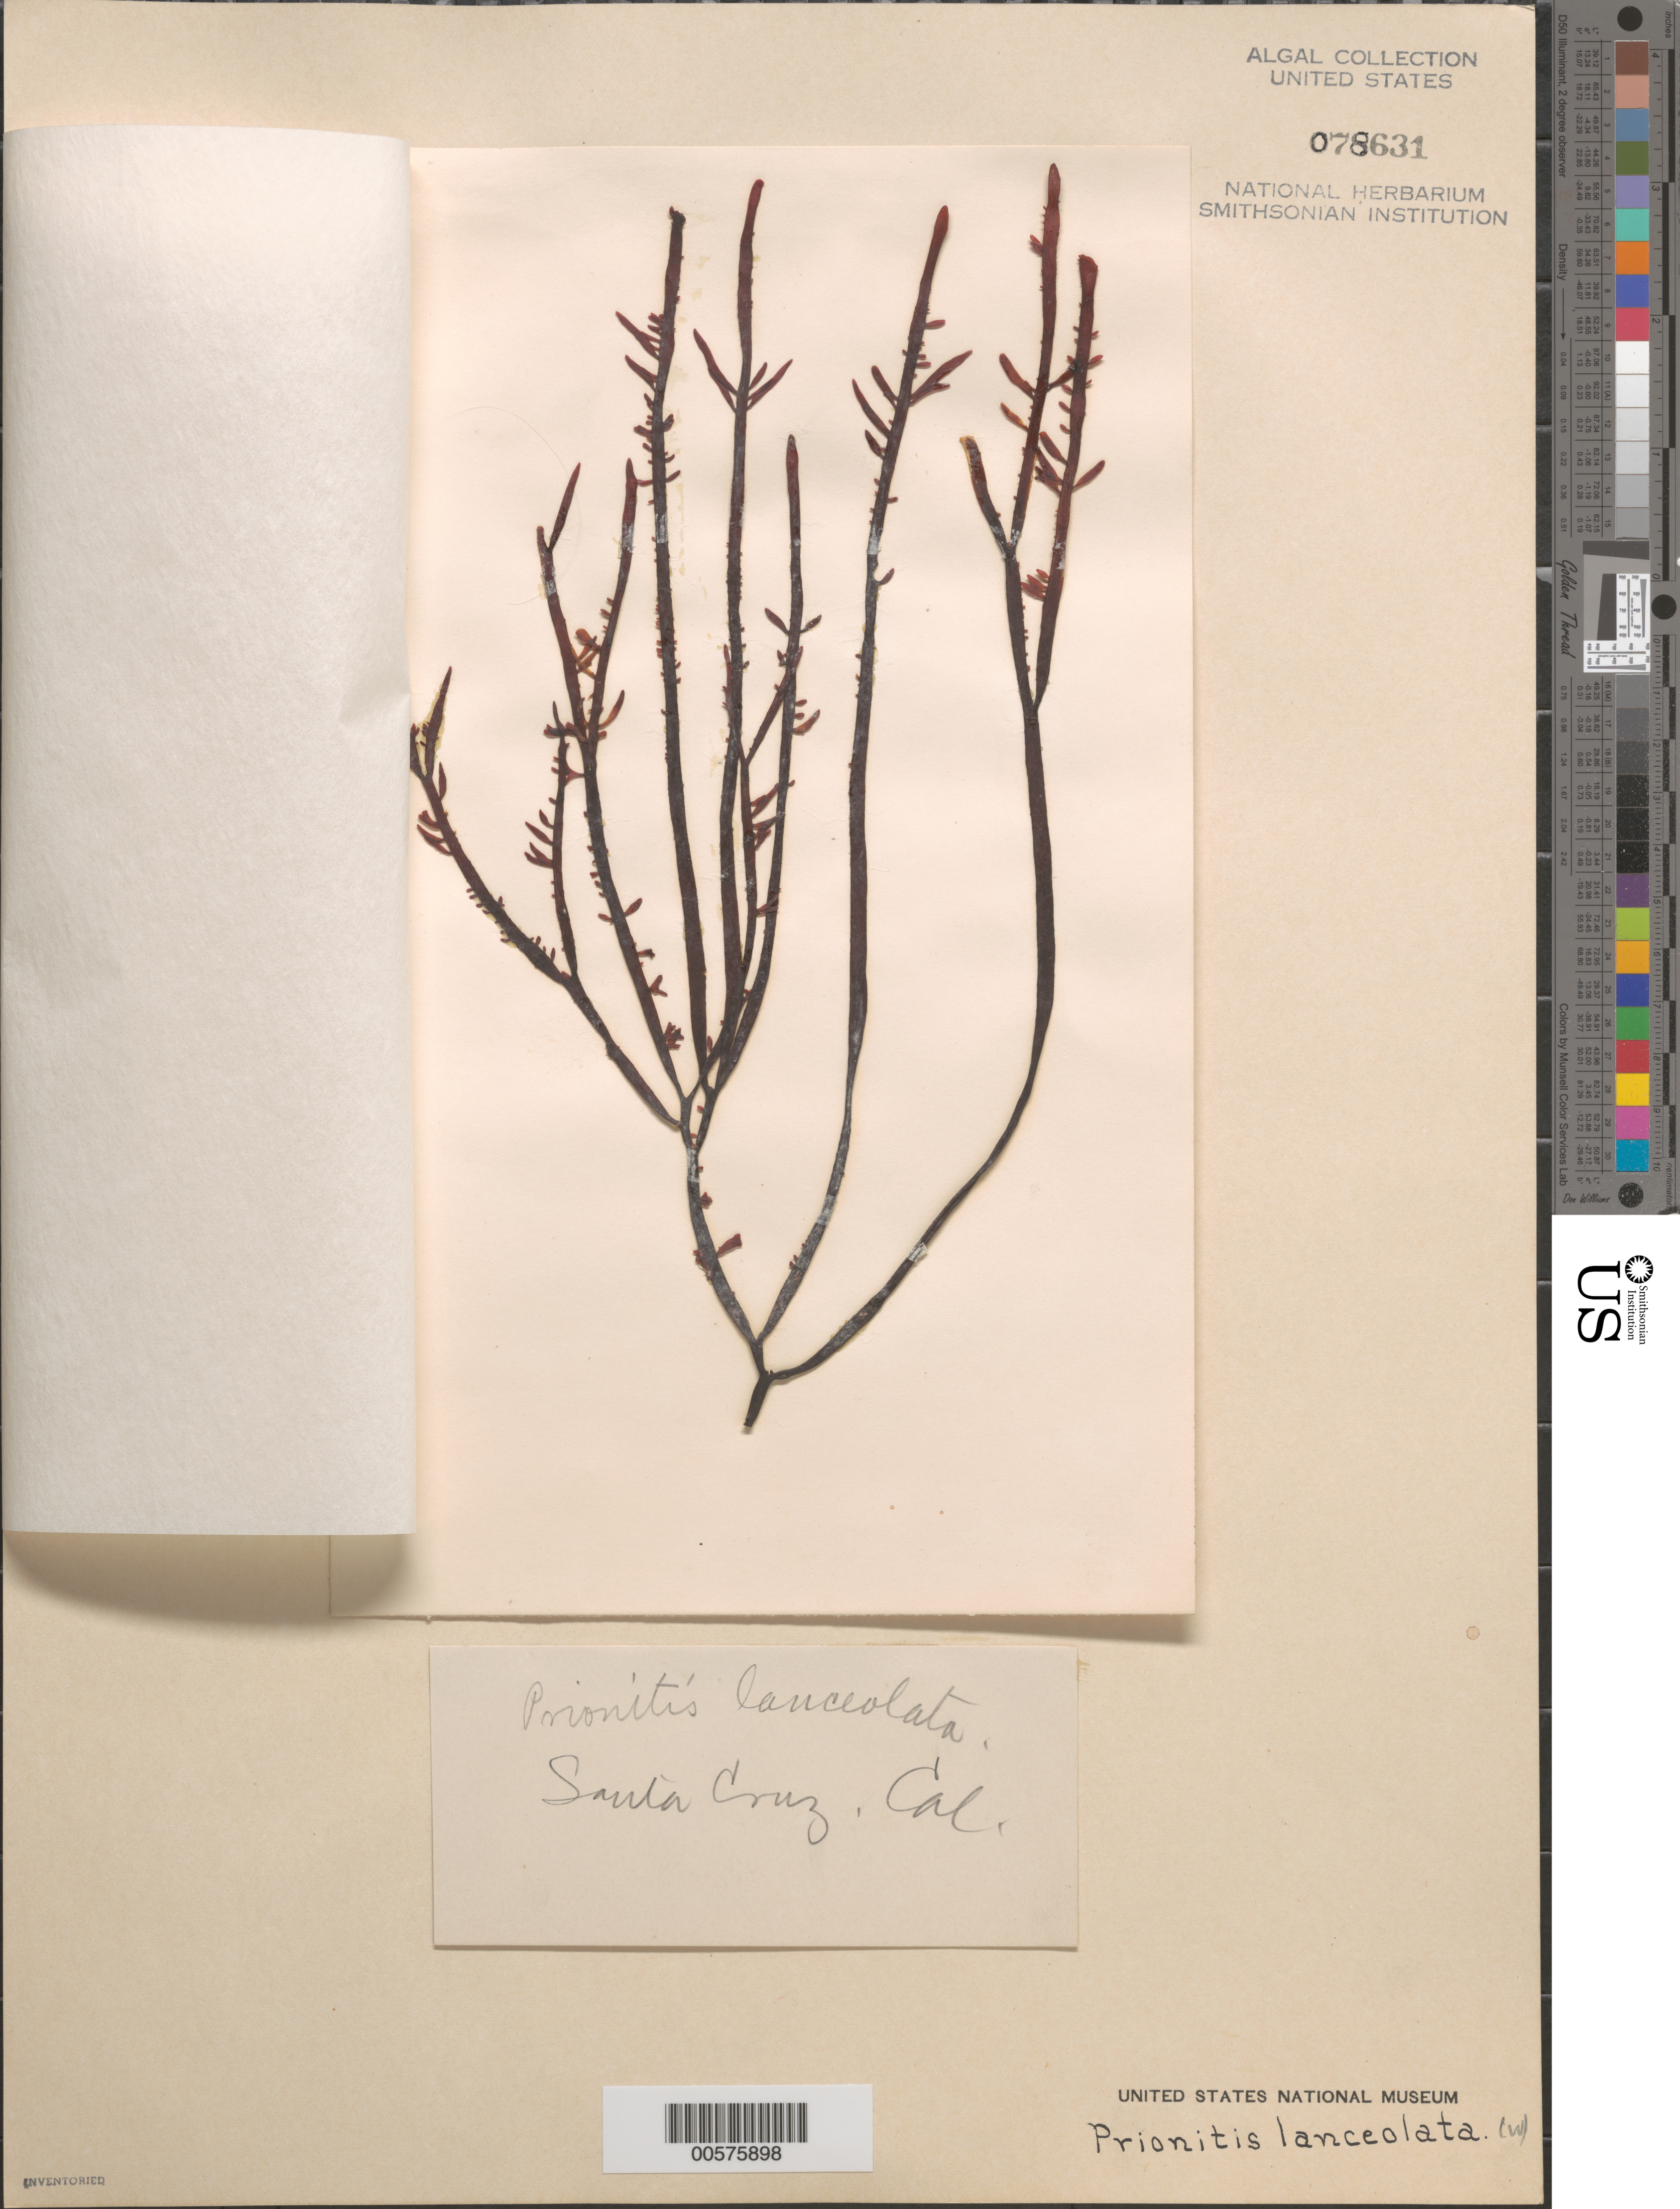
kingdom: Plantae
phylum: Rhodophyta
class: Florideophyceae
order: Cryptonemiales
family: Cryptonemiaceae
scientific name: Prionitis lanceolata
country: United States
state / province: California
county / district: Santa Cruz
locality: Santa Cruz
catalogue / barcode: US 78631